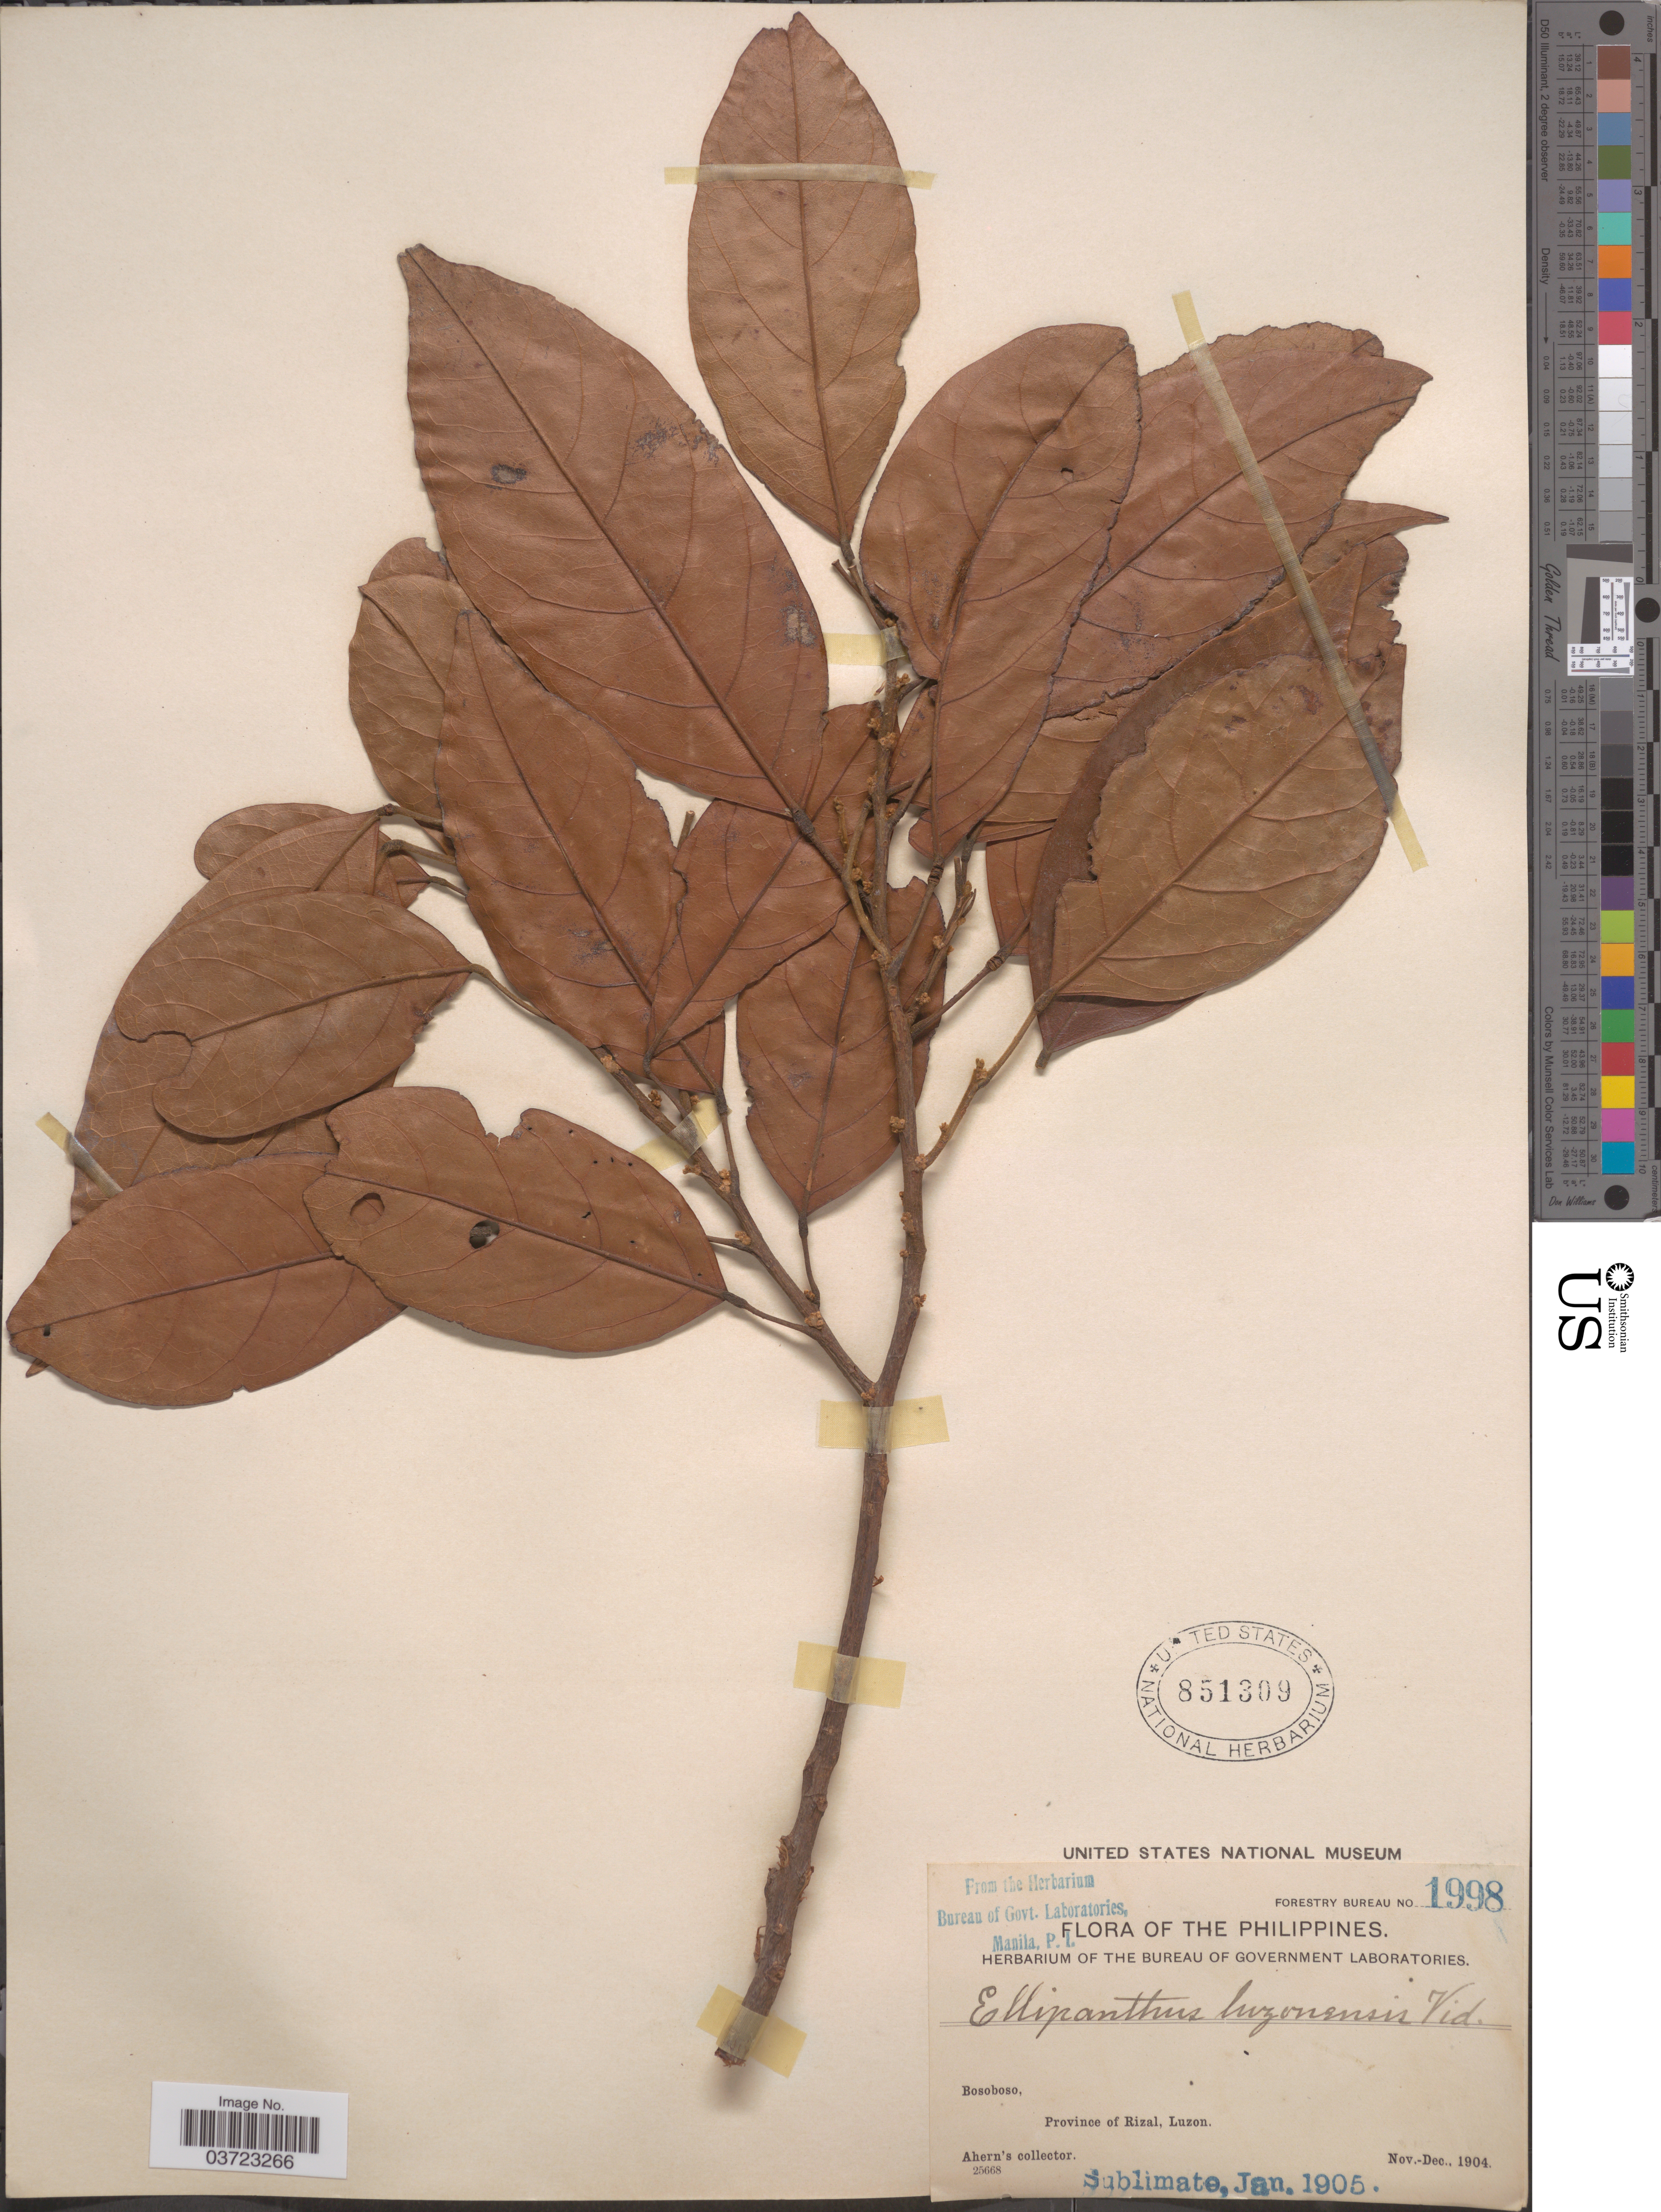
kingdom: Plantae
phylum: Tracheophyta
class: Magnoliopsida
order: Oxalidales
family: Connaraceae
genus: Ellipanthus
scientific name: Ellipanthus luzoniensis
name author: S. Vidal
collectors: Ahern's collector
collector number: Forestry Bureau 1998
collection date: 1904-11/1904-12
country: Philippines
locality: Bosoboso, Province of Rizal, Luzon.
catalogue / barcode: US 851309